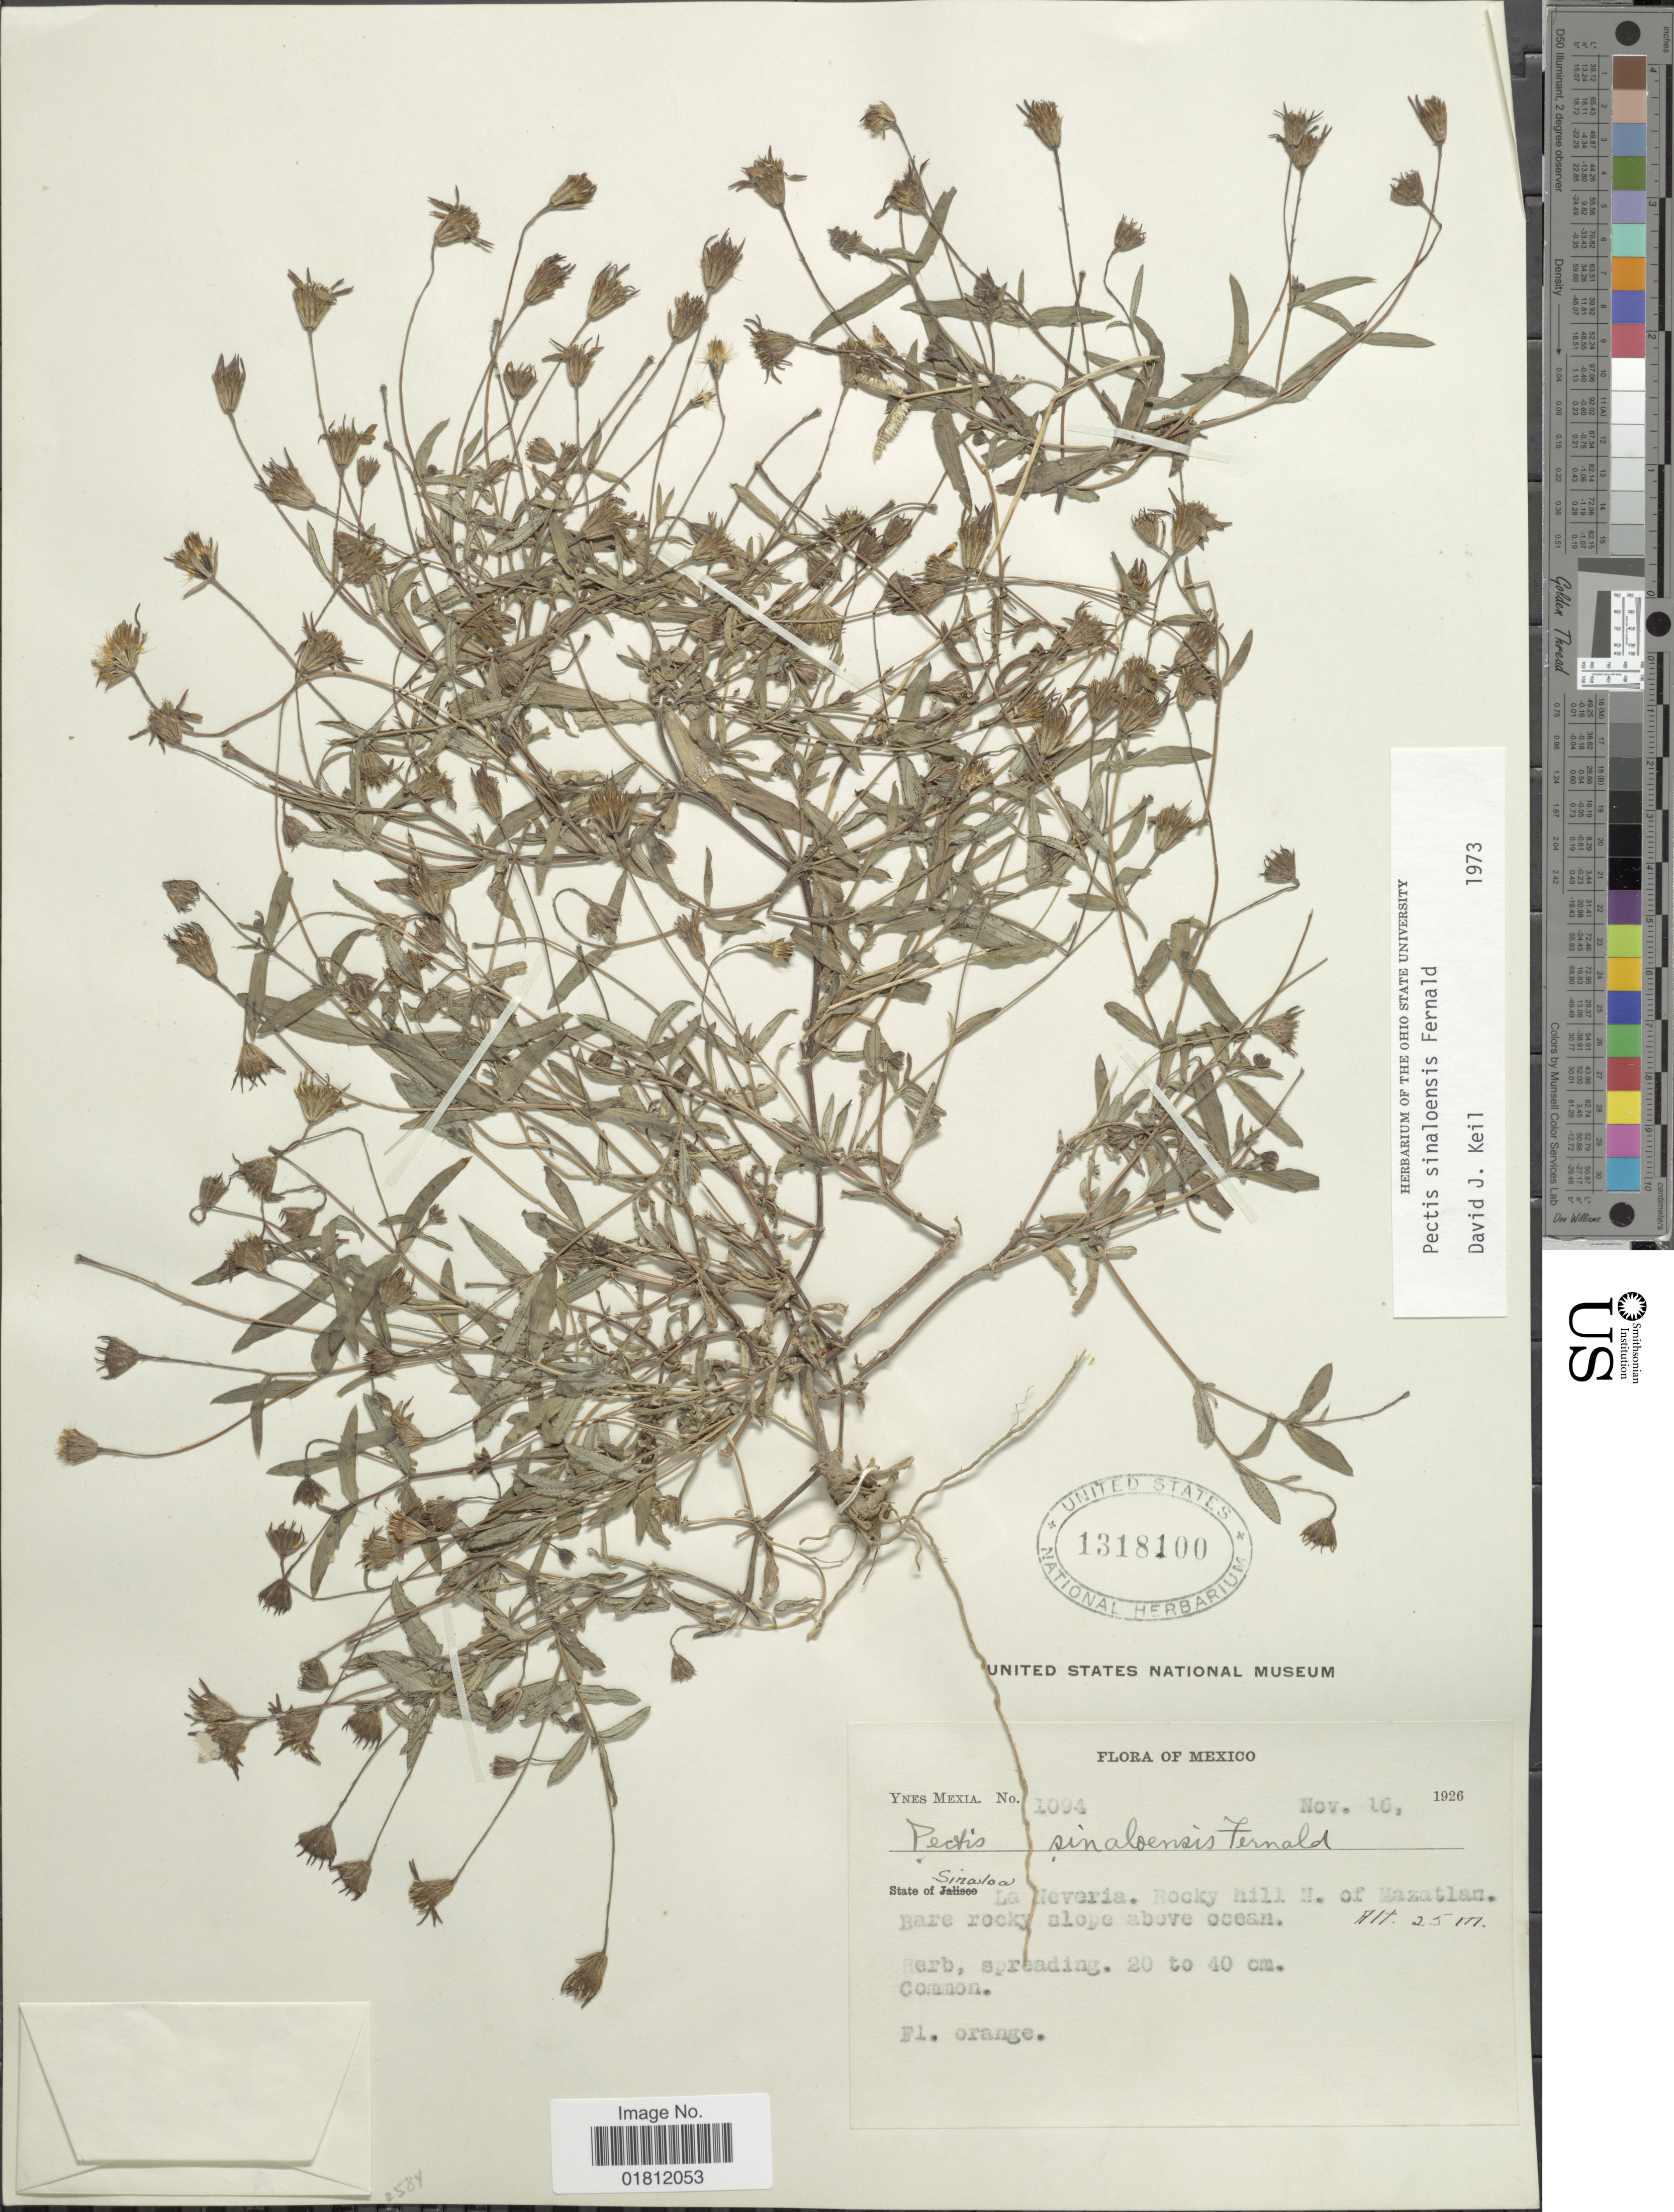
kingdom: Plantae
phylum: Tracheophyta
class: Magnoliopsida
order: Asterales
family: Asteraceae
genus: Pectis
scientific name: Pectis sinaloensis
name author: Fernald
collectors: Y. Mexia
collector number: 1094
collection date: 1926-11-16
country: Mexico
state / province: Sinaloa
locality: State of Sinaloa, La Neveria. Rocky Hill N. of Mazatlan.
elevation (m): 25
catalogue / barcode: US 1318100